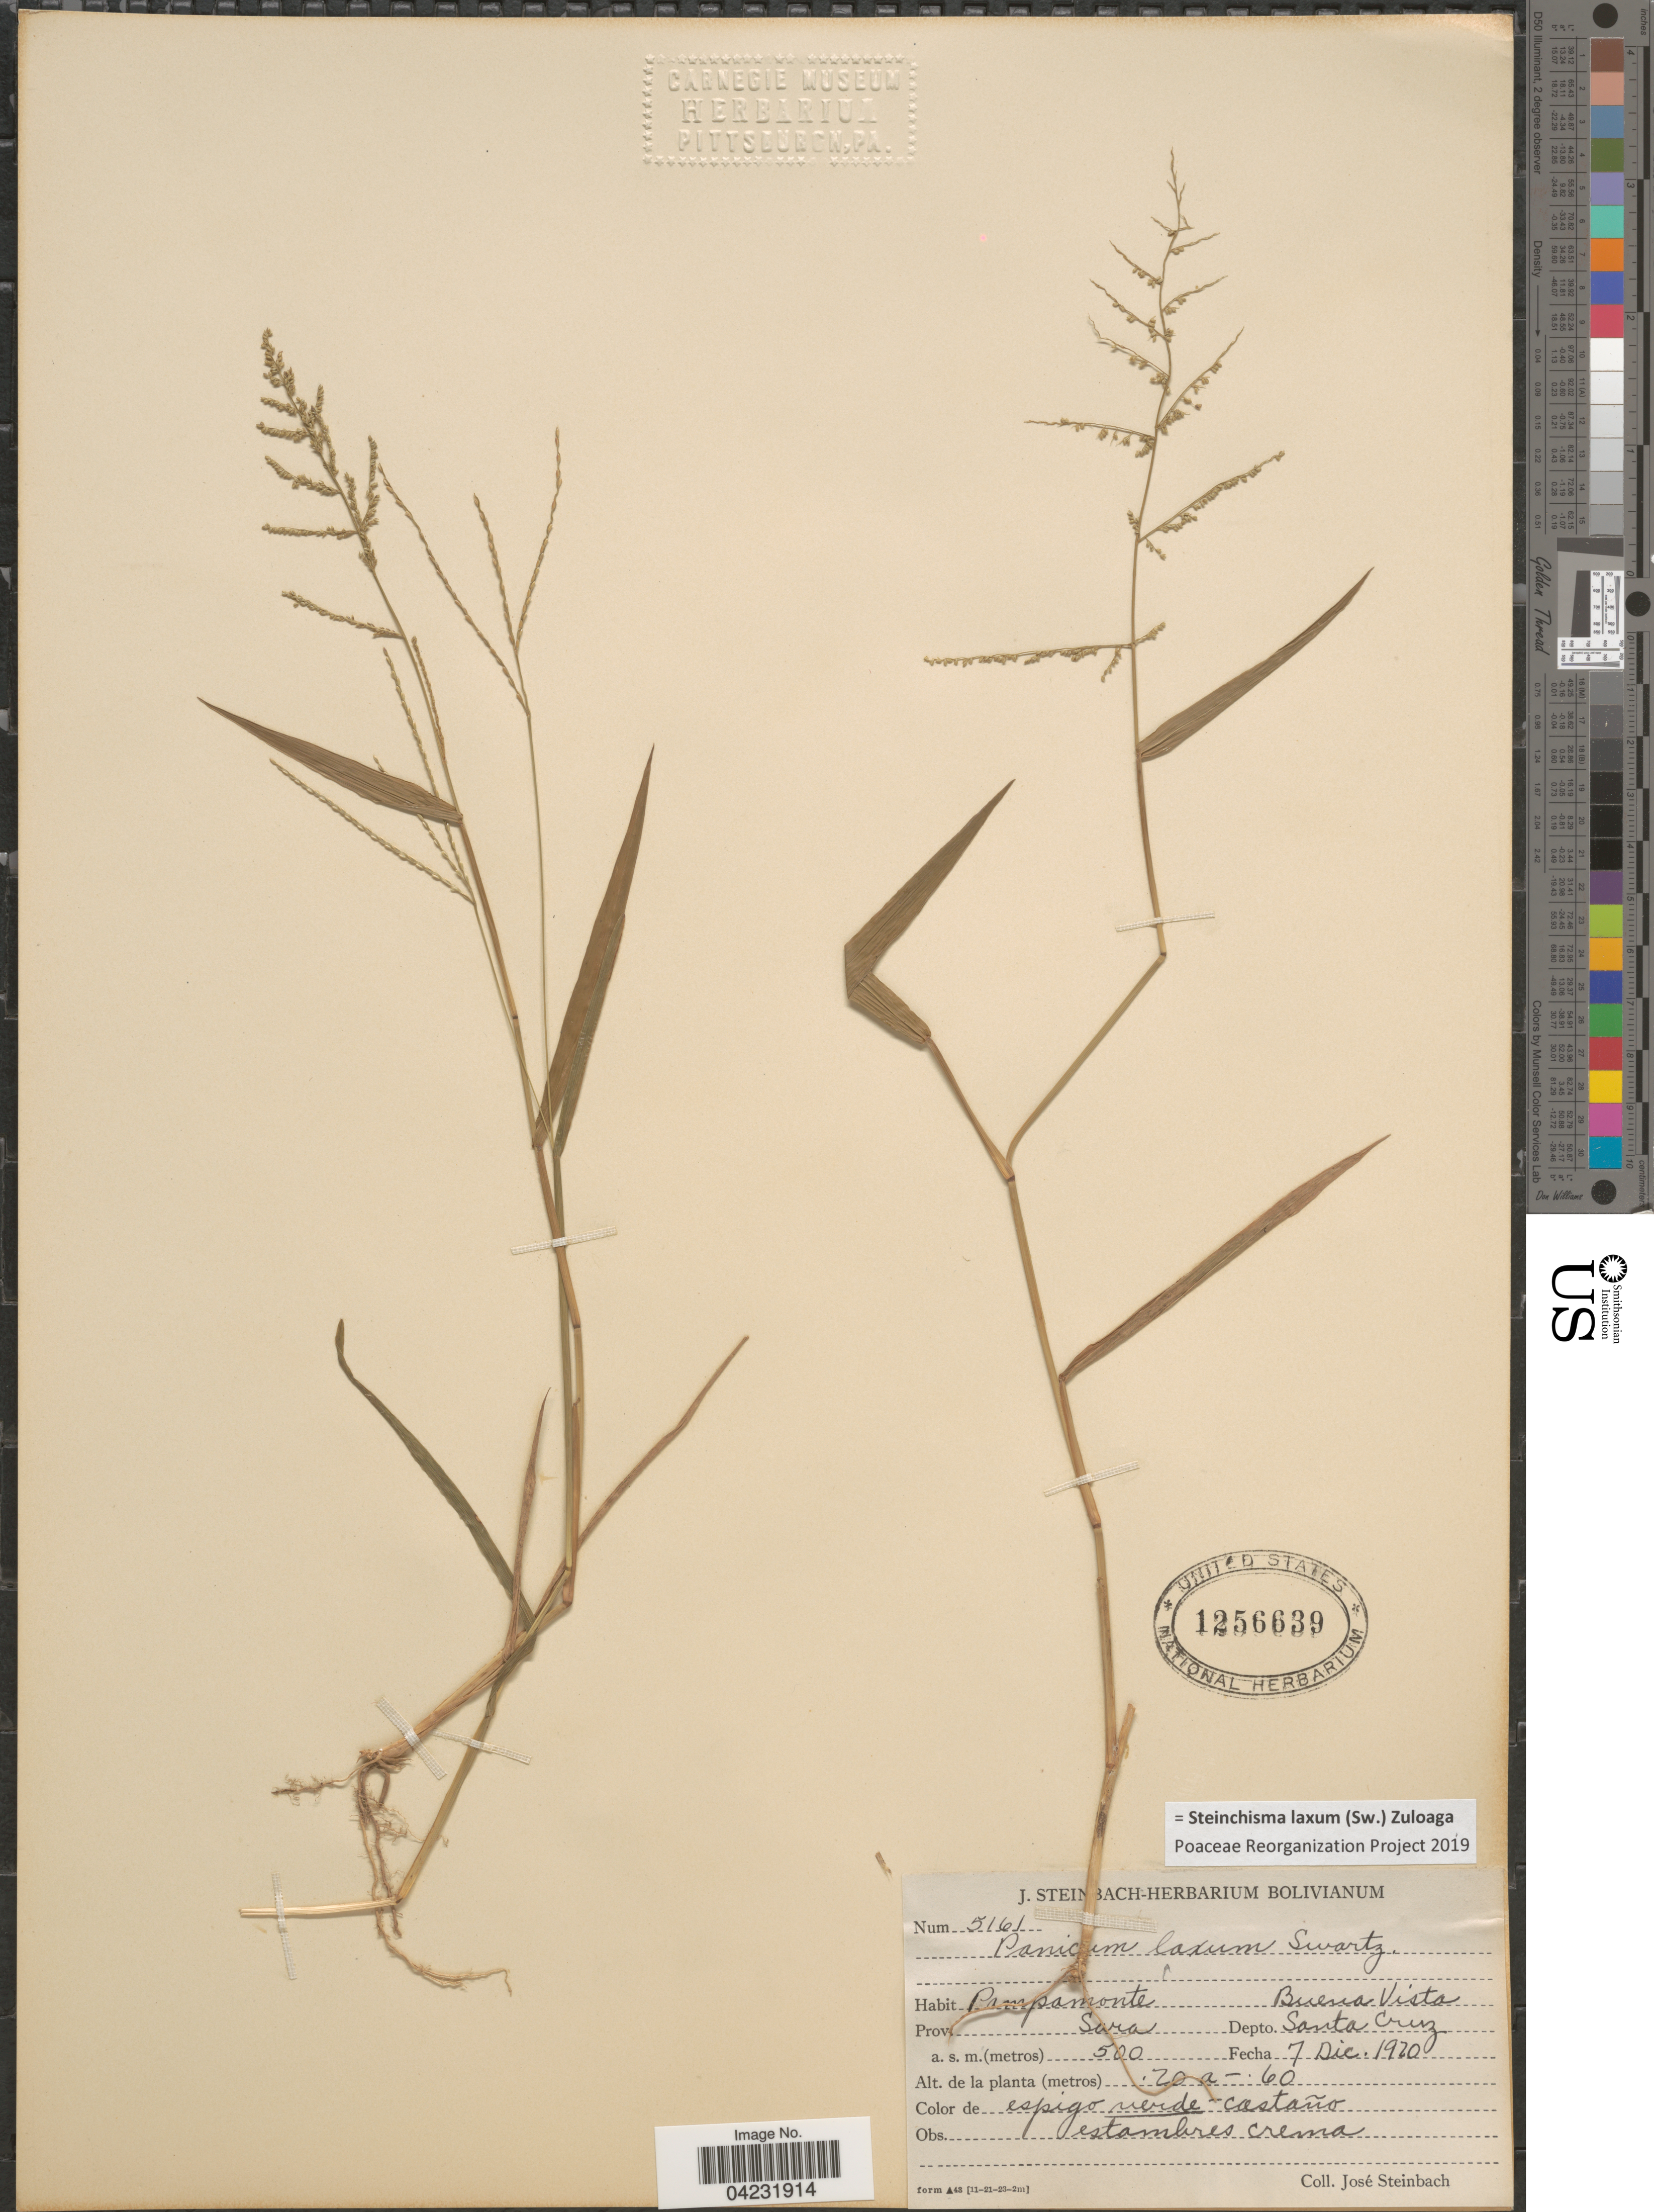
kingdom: Plantae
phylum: Tracheophyta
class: Liliopsida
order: Poales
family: Poaceae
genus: Steinchisma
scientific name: Steinchisma laxum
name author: (Sw.) Zuloaga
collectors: J. Steinbach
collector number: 5161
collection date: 1970-12-07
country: Bolivia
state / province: Santa Cruz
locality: Pampamonte. Buena Vista. Prov. Sara. Depto. Santa Cruz.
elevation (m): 500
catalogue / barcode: US 1256639